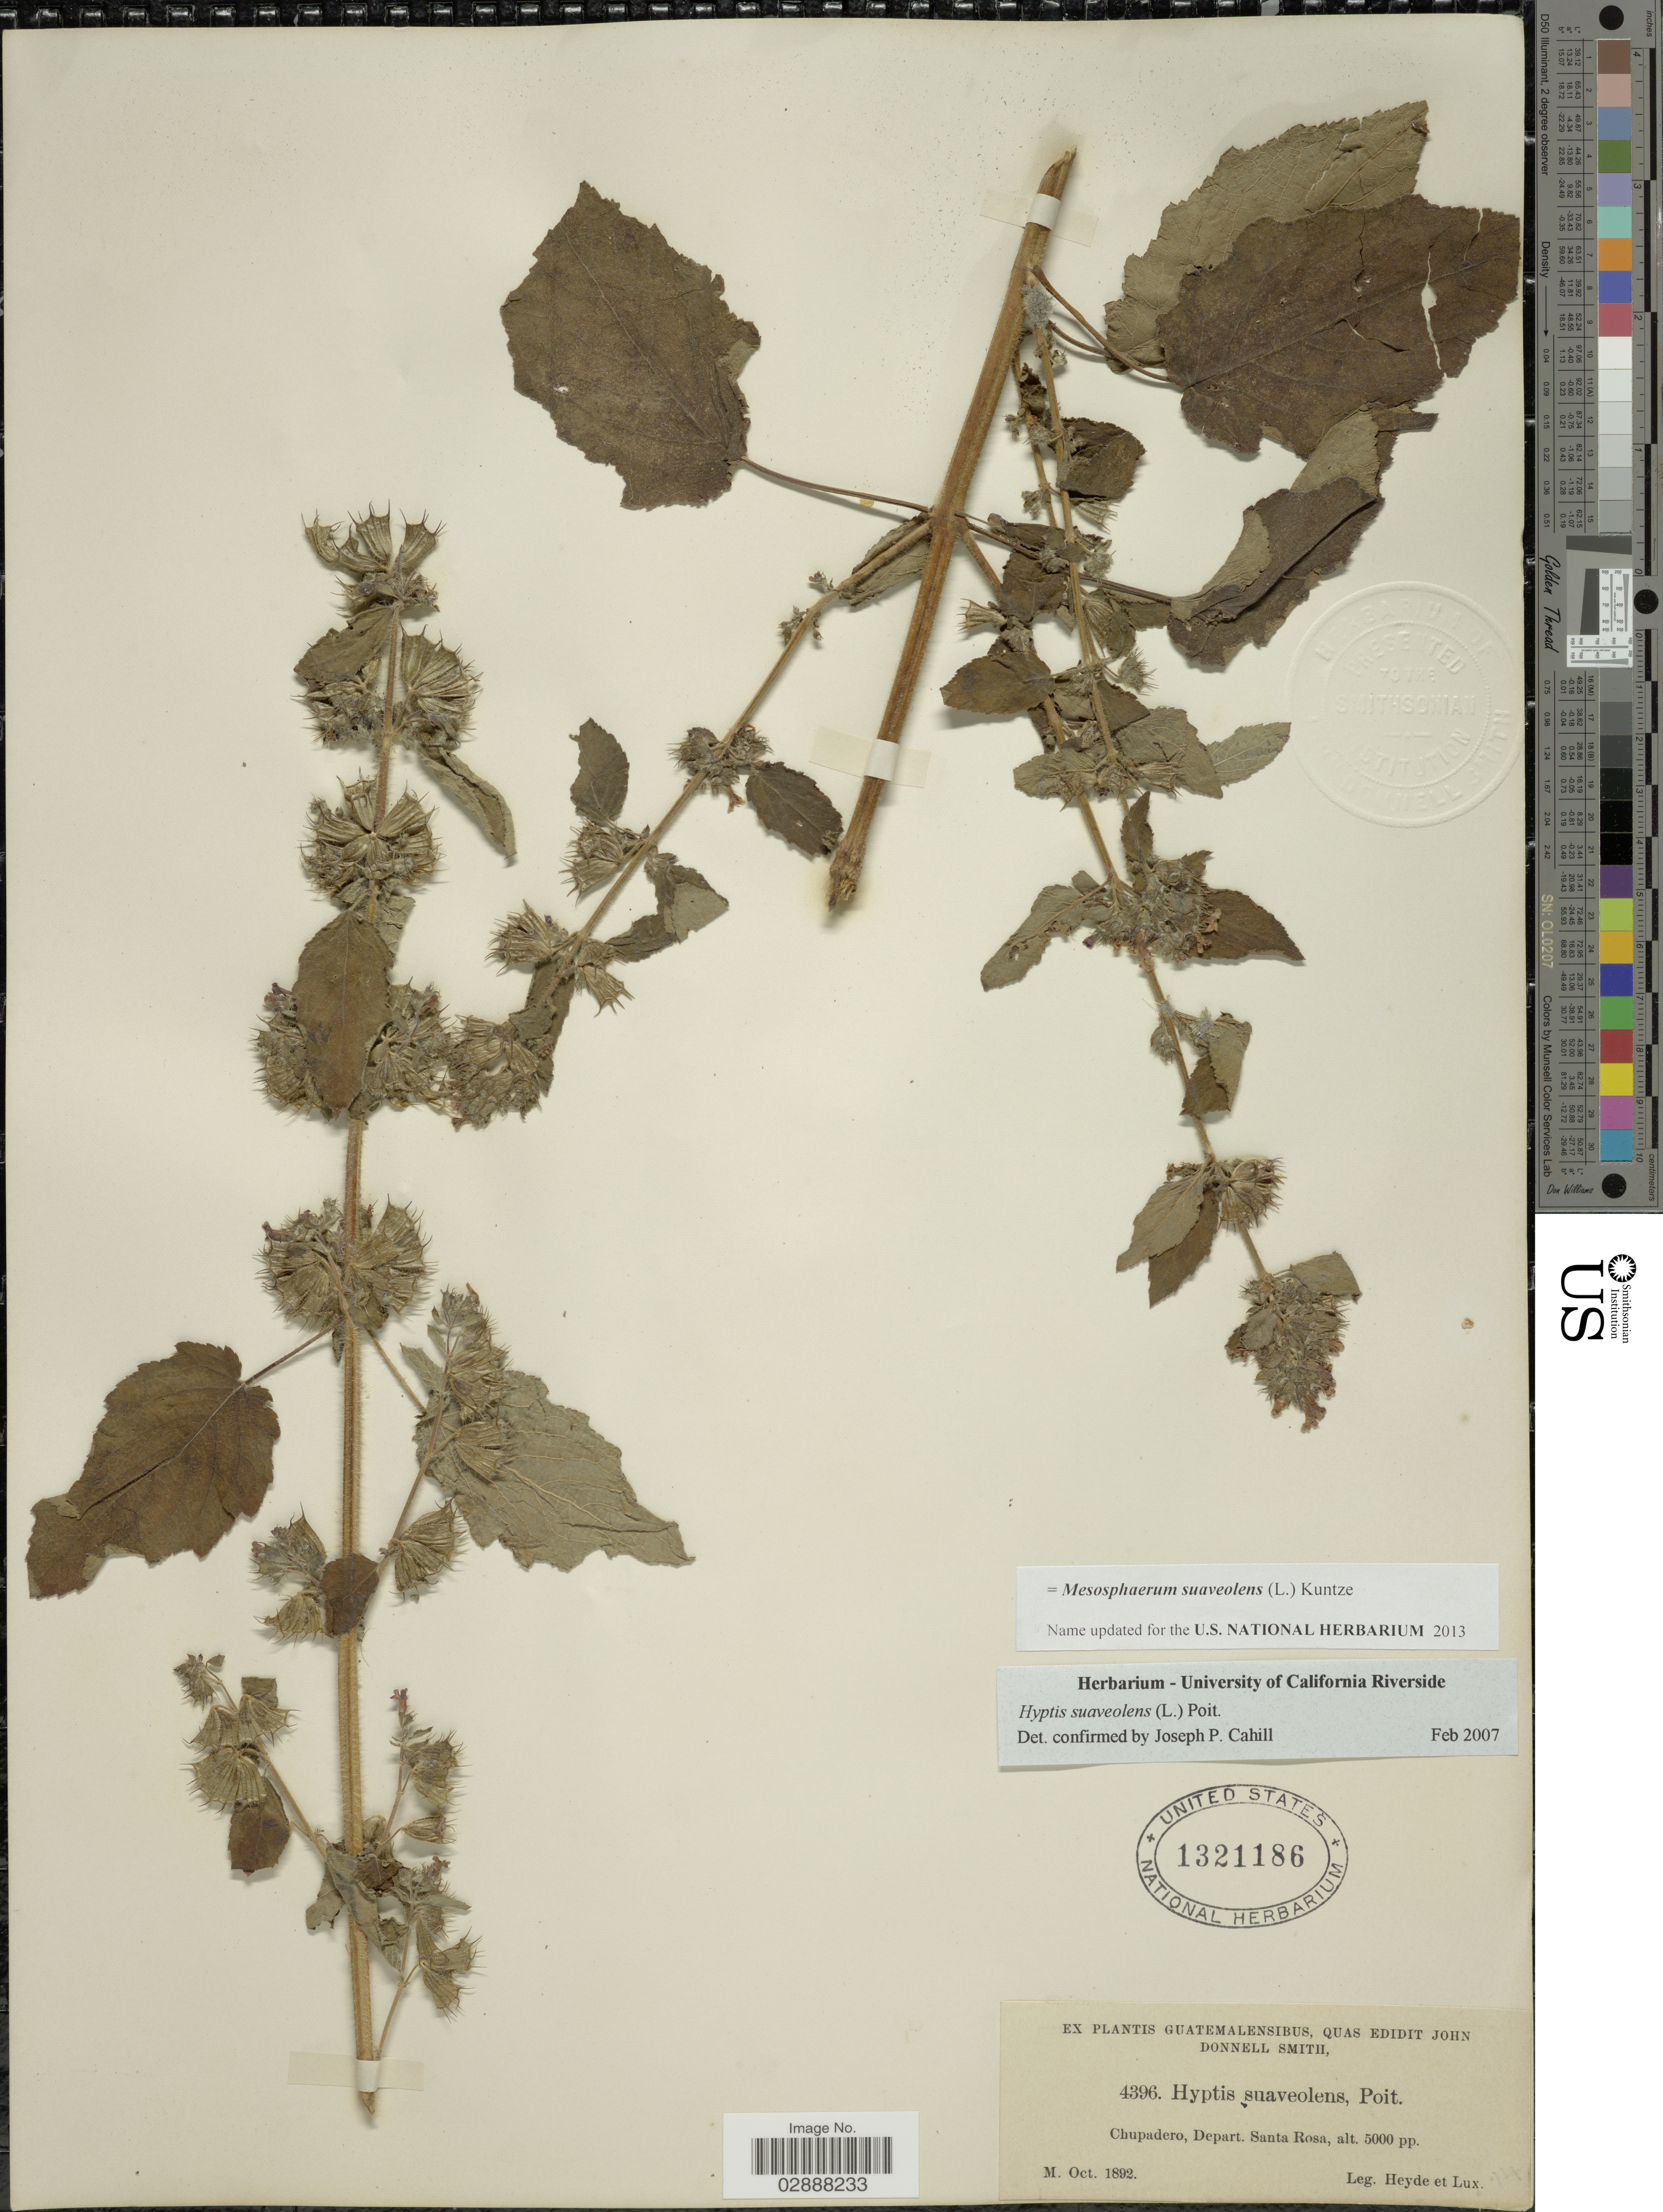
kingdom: Plantae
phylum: Tracheophyta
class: Magnoliopsida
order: Lamiales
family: Lamiaceae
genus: Mesosphaerum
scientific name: Mesosphaerum suaveolens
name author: (L.) Kuntze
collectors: Heyde & Lux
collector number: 4396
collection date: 1892-10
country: Guatemala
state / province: Santa Rosa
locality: Chupadero, Dept. Santa Rosa.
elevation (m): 1524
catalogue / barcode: US 1321186